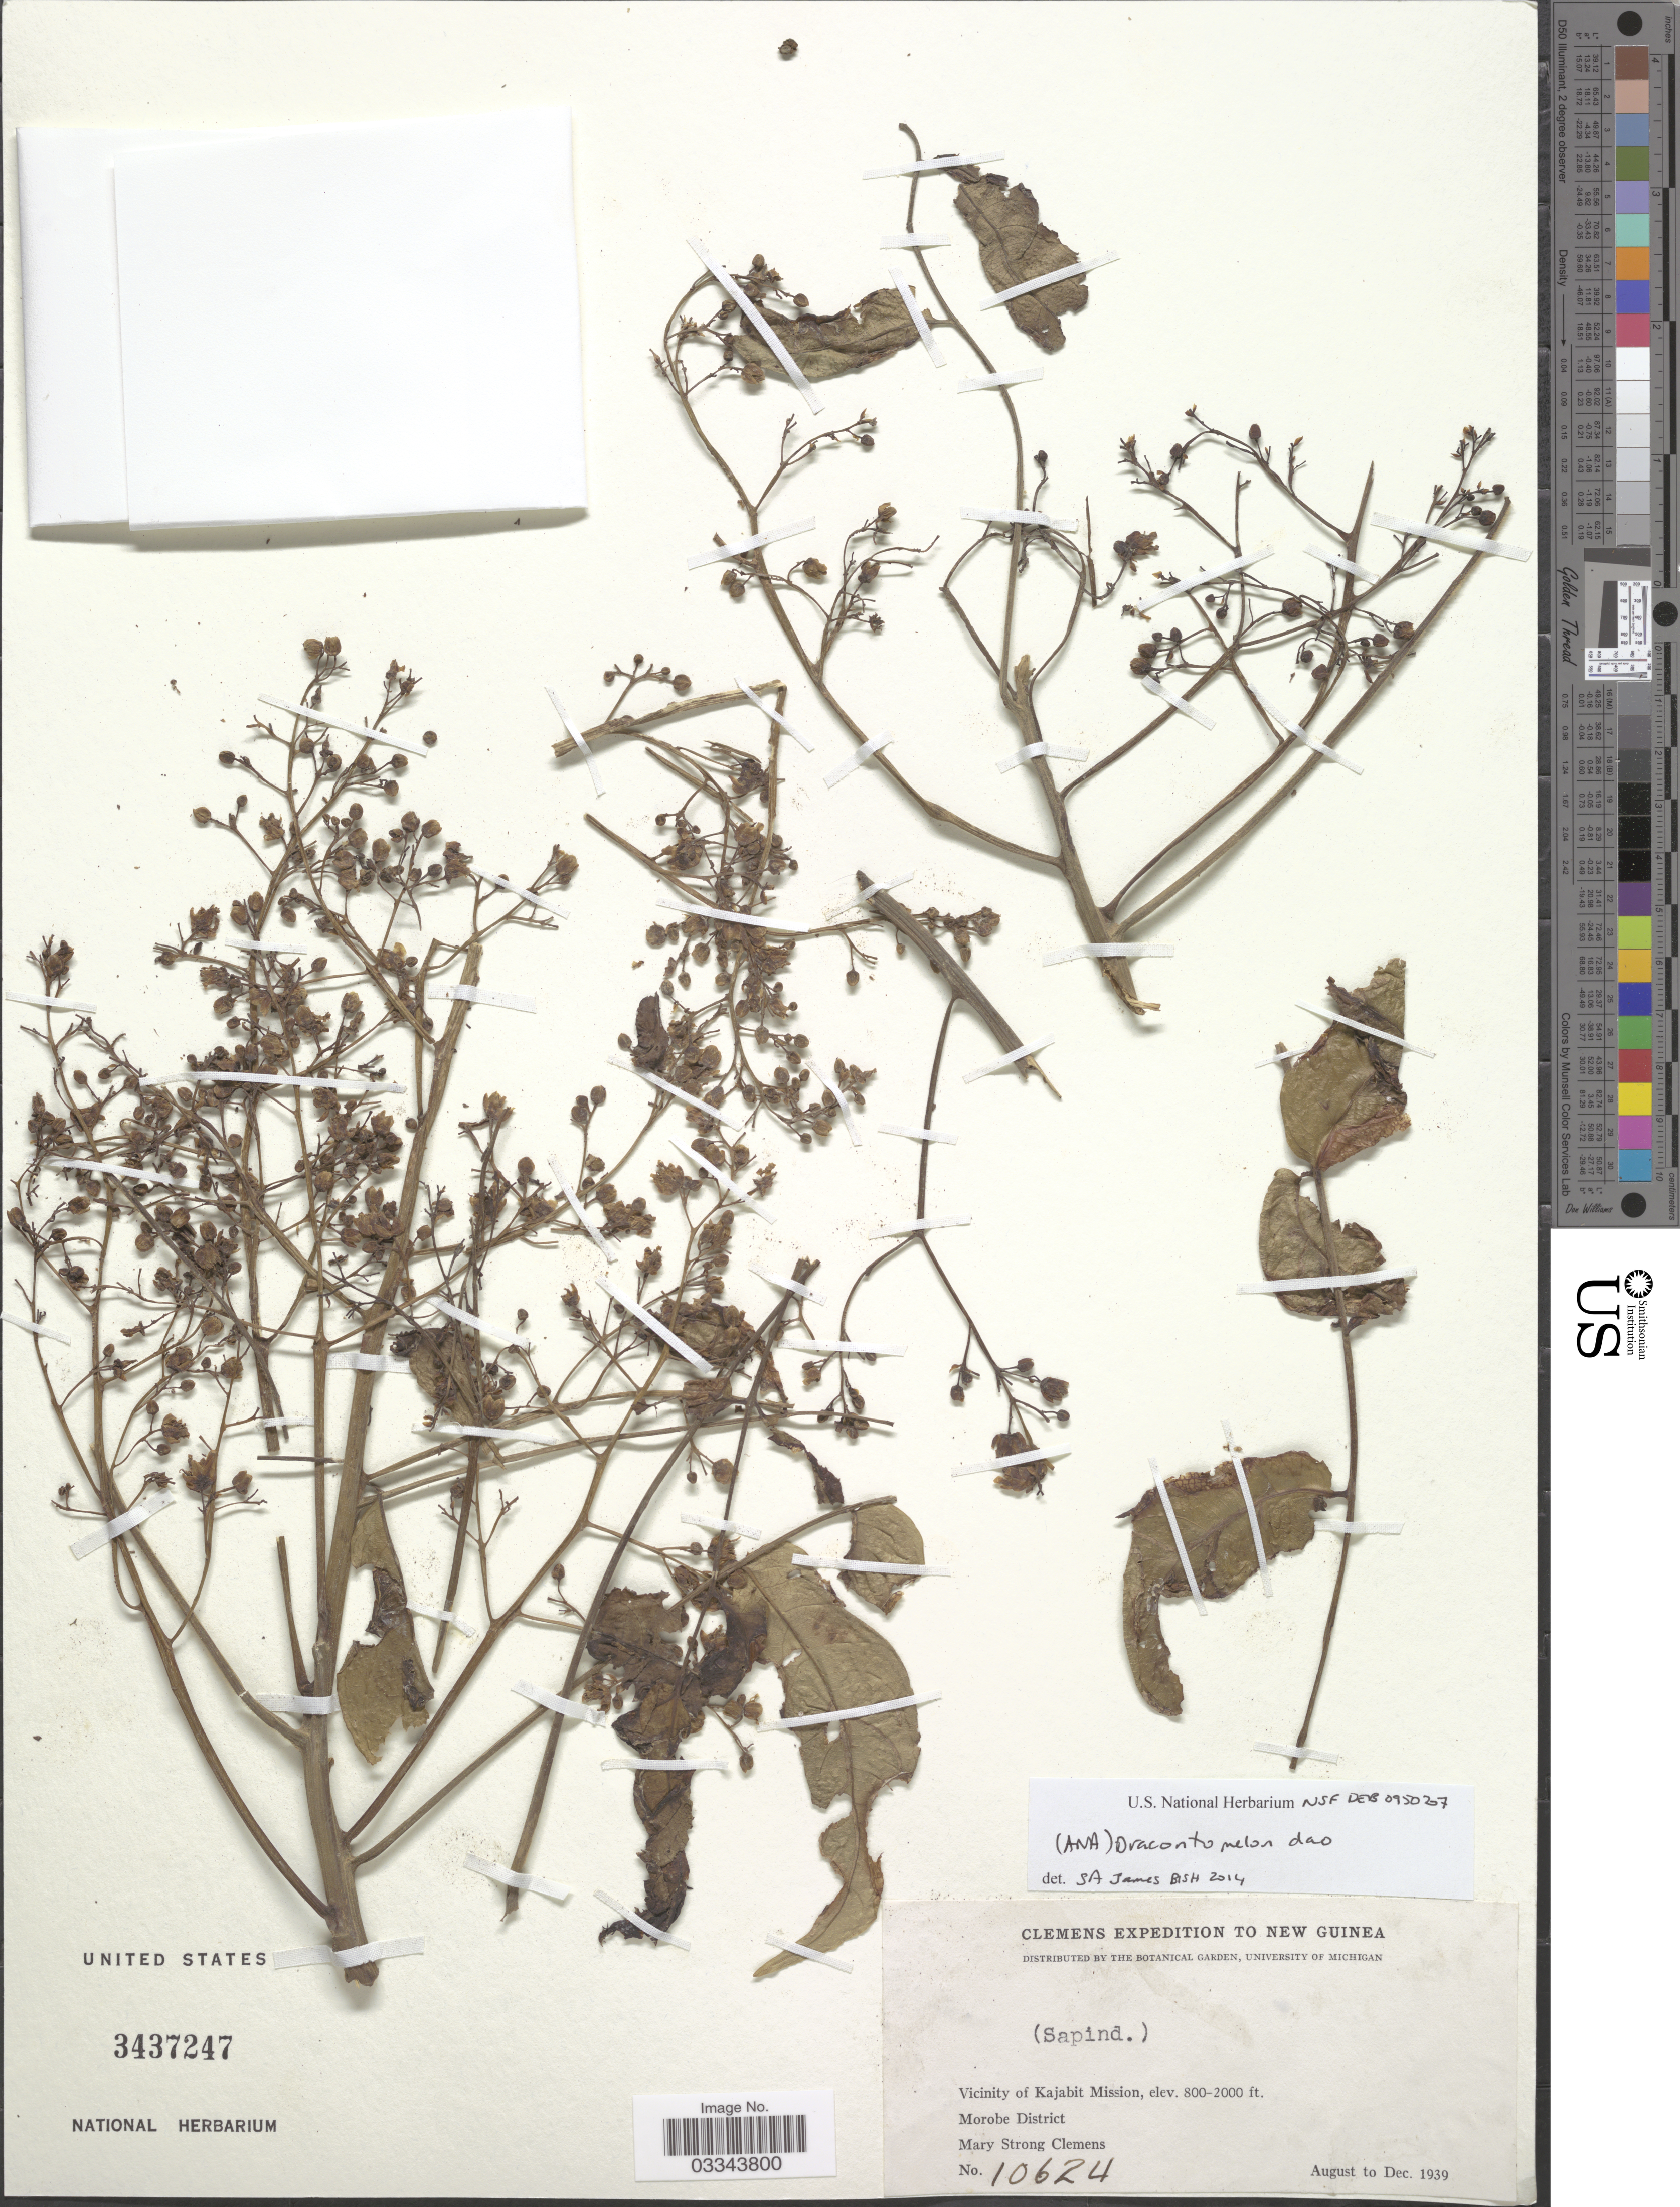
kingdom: Plantae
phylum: Tracheophyta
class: Magnoliopsida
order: Sapindales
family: Anacardiaceae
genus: Dracontomelon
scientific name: Dracontomelon dao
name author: (Blanco) Merr. & Rolfe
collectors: M. S. Clemens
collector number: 10624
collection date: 1939-08/1939-12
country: Papua New Guinea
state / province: Morobe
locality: New Guinea. Vicinity of Kajabit Mission. Morobe District.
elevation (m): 244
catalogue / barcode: US 3437247